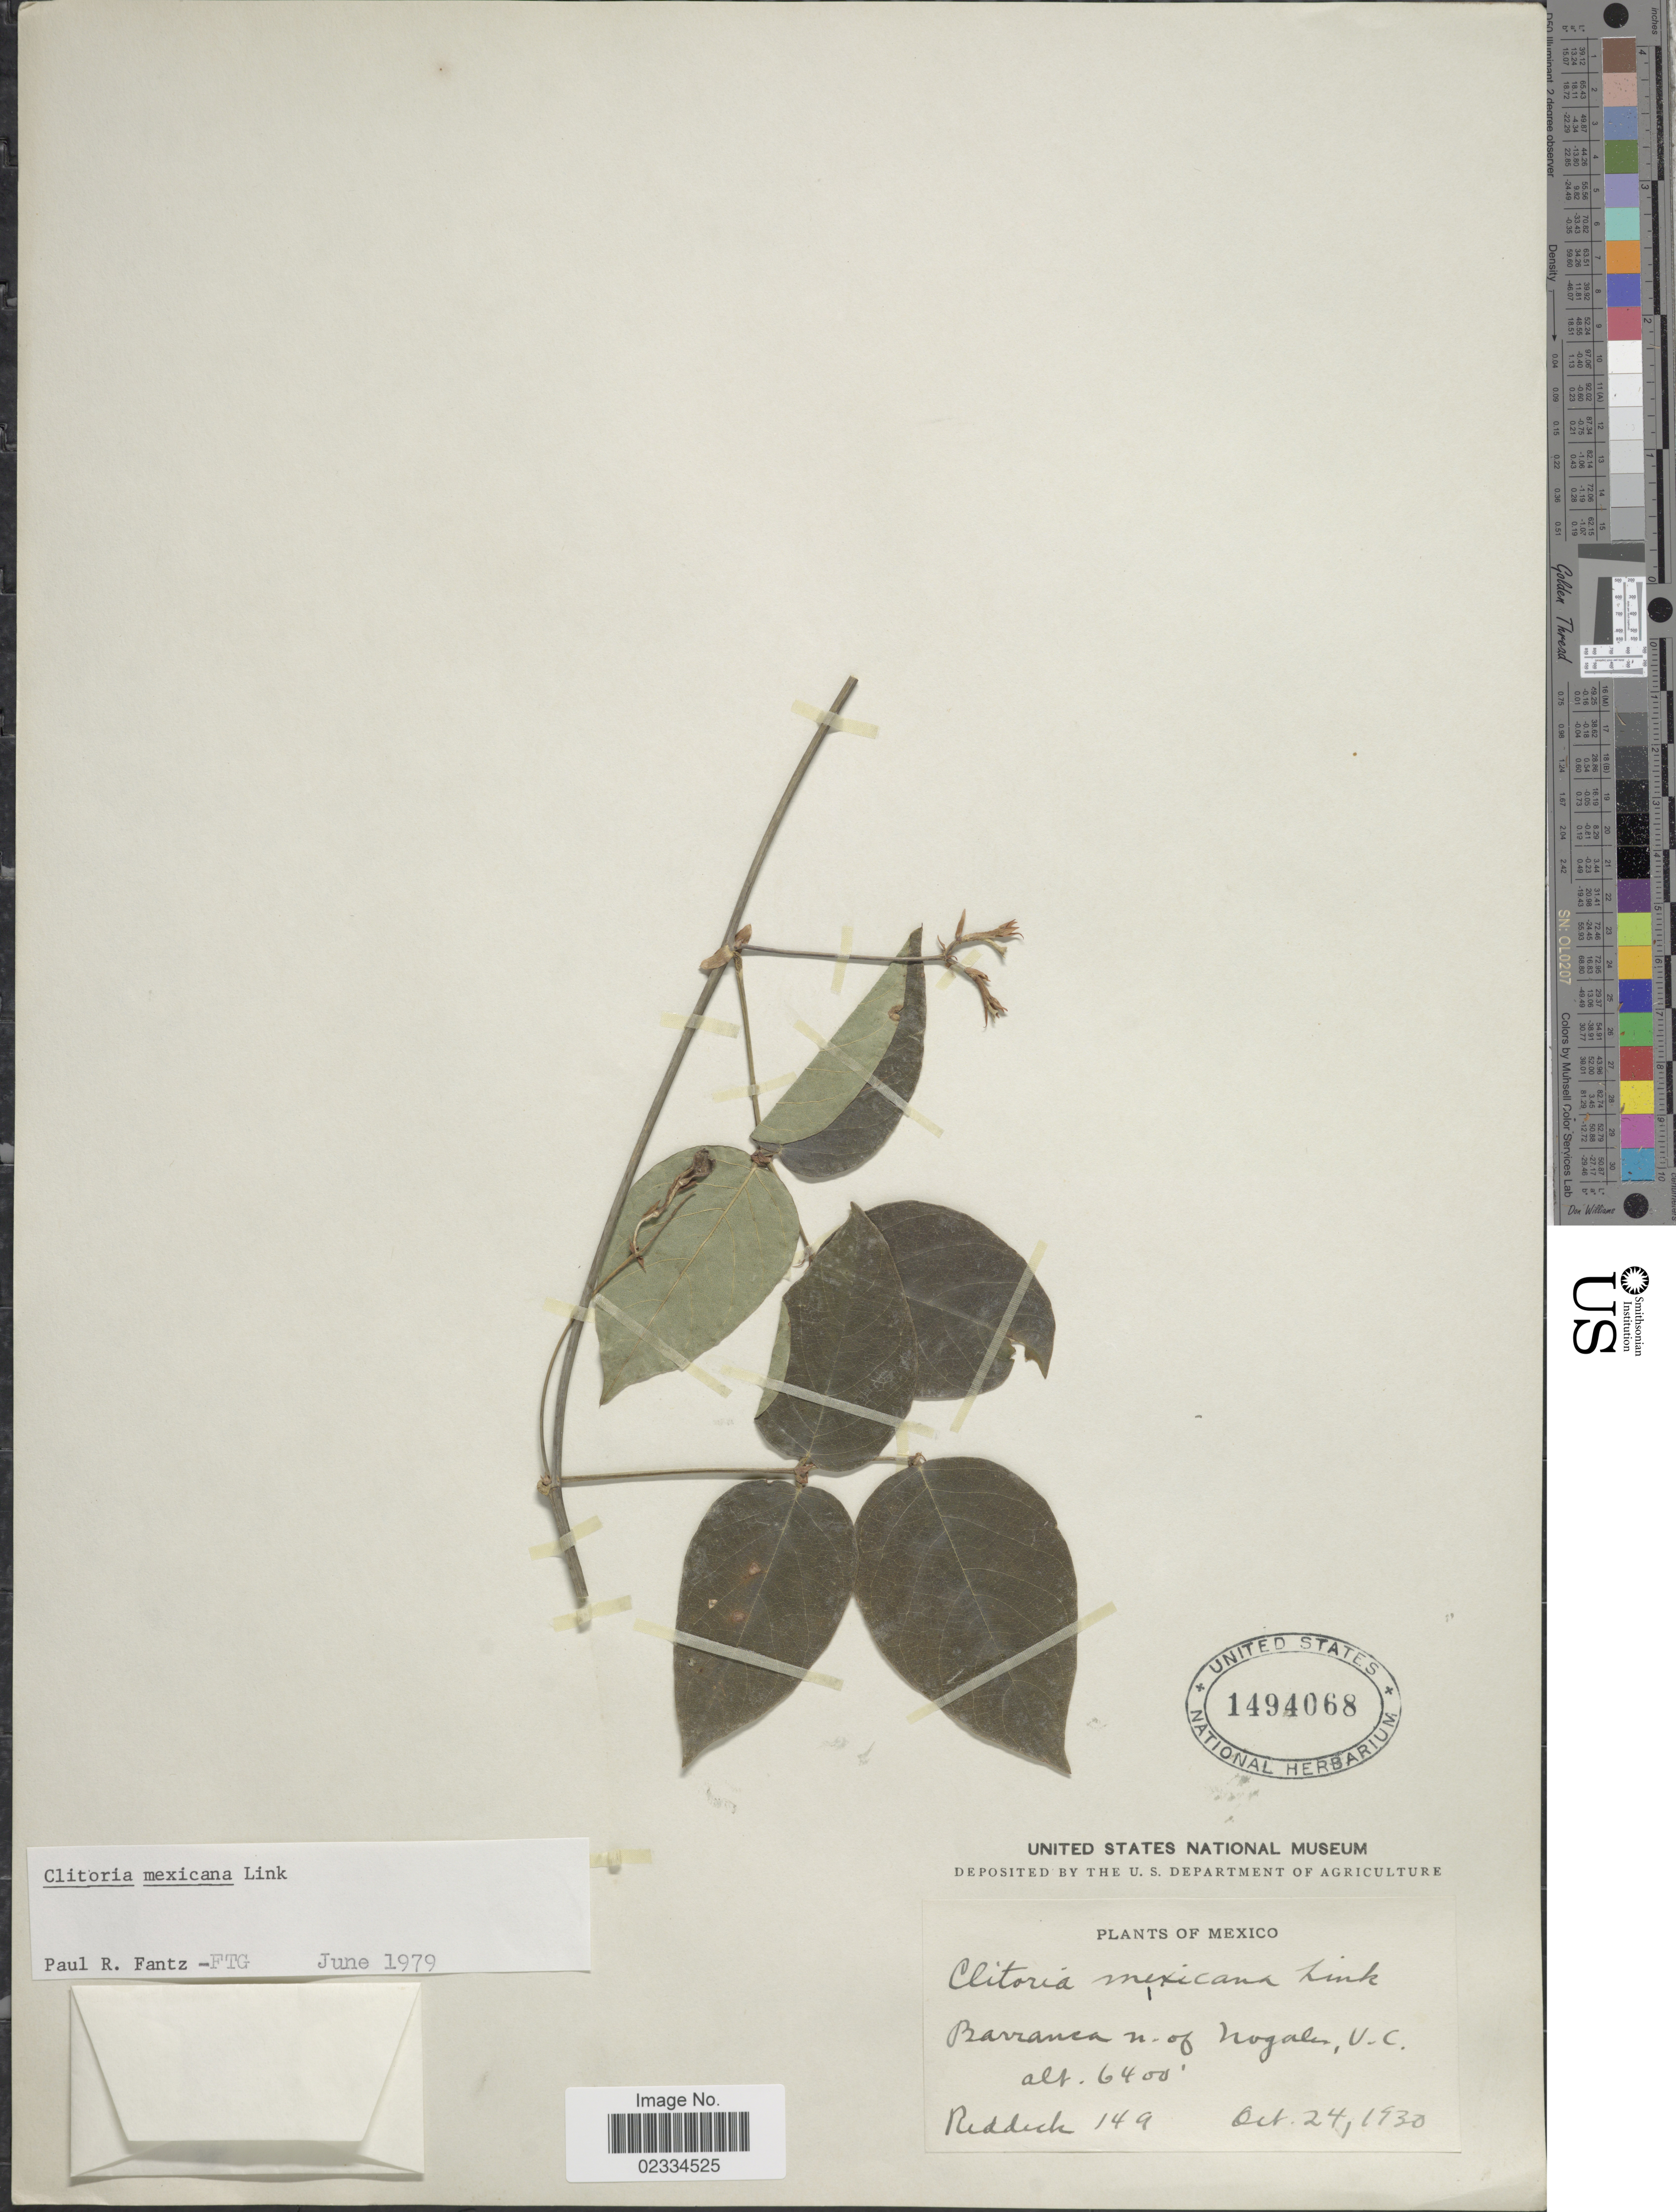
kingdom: Plantae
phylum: Tracheophyta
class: Magnoliopsida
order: Fabales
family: Fabaceae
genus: Clitoria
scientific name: Clitoria mexicana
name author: Link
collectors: Reddick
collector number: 149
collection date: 1930-10-24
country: Mexico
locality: Barranca n. of Nogales, V.C.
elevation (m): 1951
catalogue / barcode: US 1494068